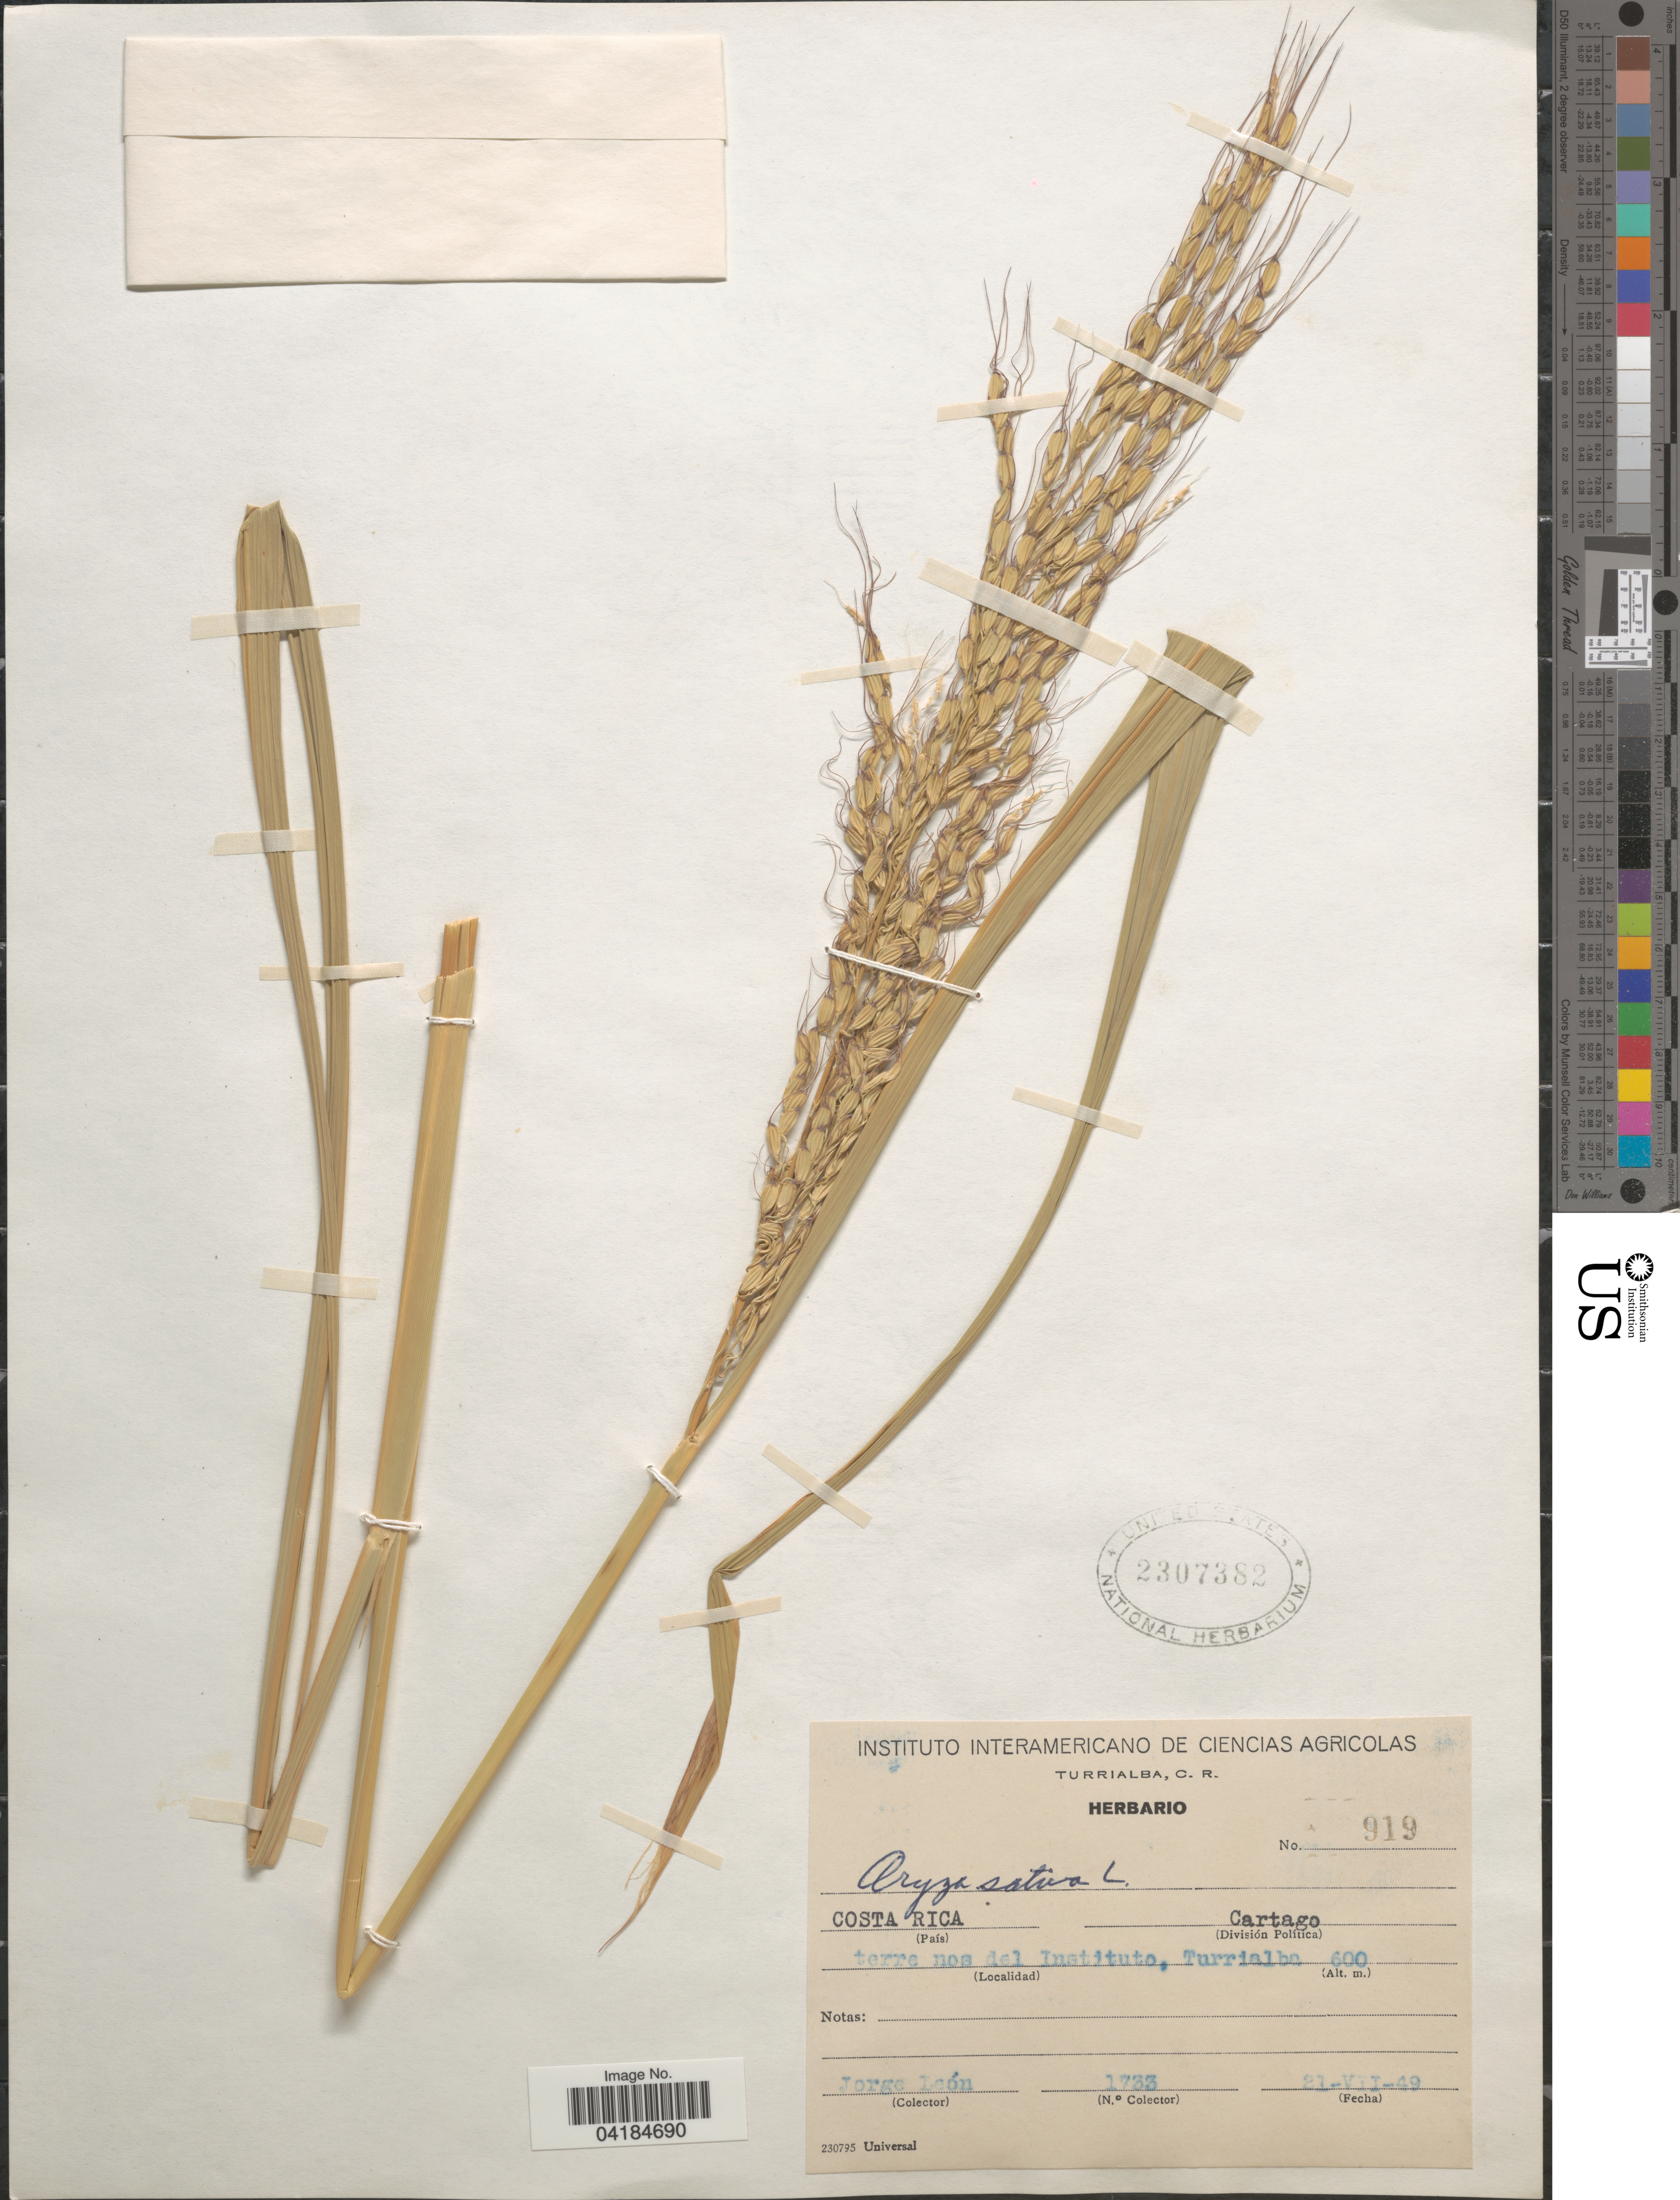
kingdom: Plantae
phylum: Tracheophyta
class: Liliopsida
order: Poales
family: Poaceae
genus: Oryza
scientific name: Oryza sativa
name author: L.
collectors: J. León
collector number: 1733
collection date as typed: Transcribed d/m/y: 21/7/49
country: Costa Rica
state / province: Cartago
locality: Terrenos del Instituto, Turrialba.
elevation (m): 600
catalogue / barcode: US 2307382